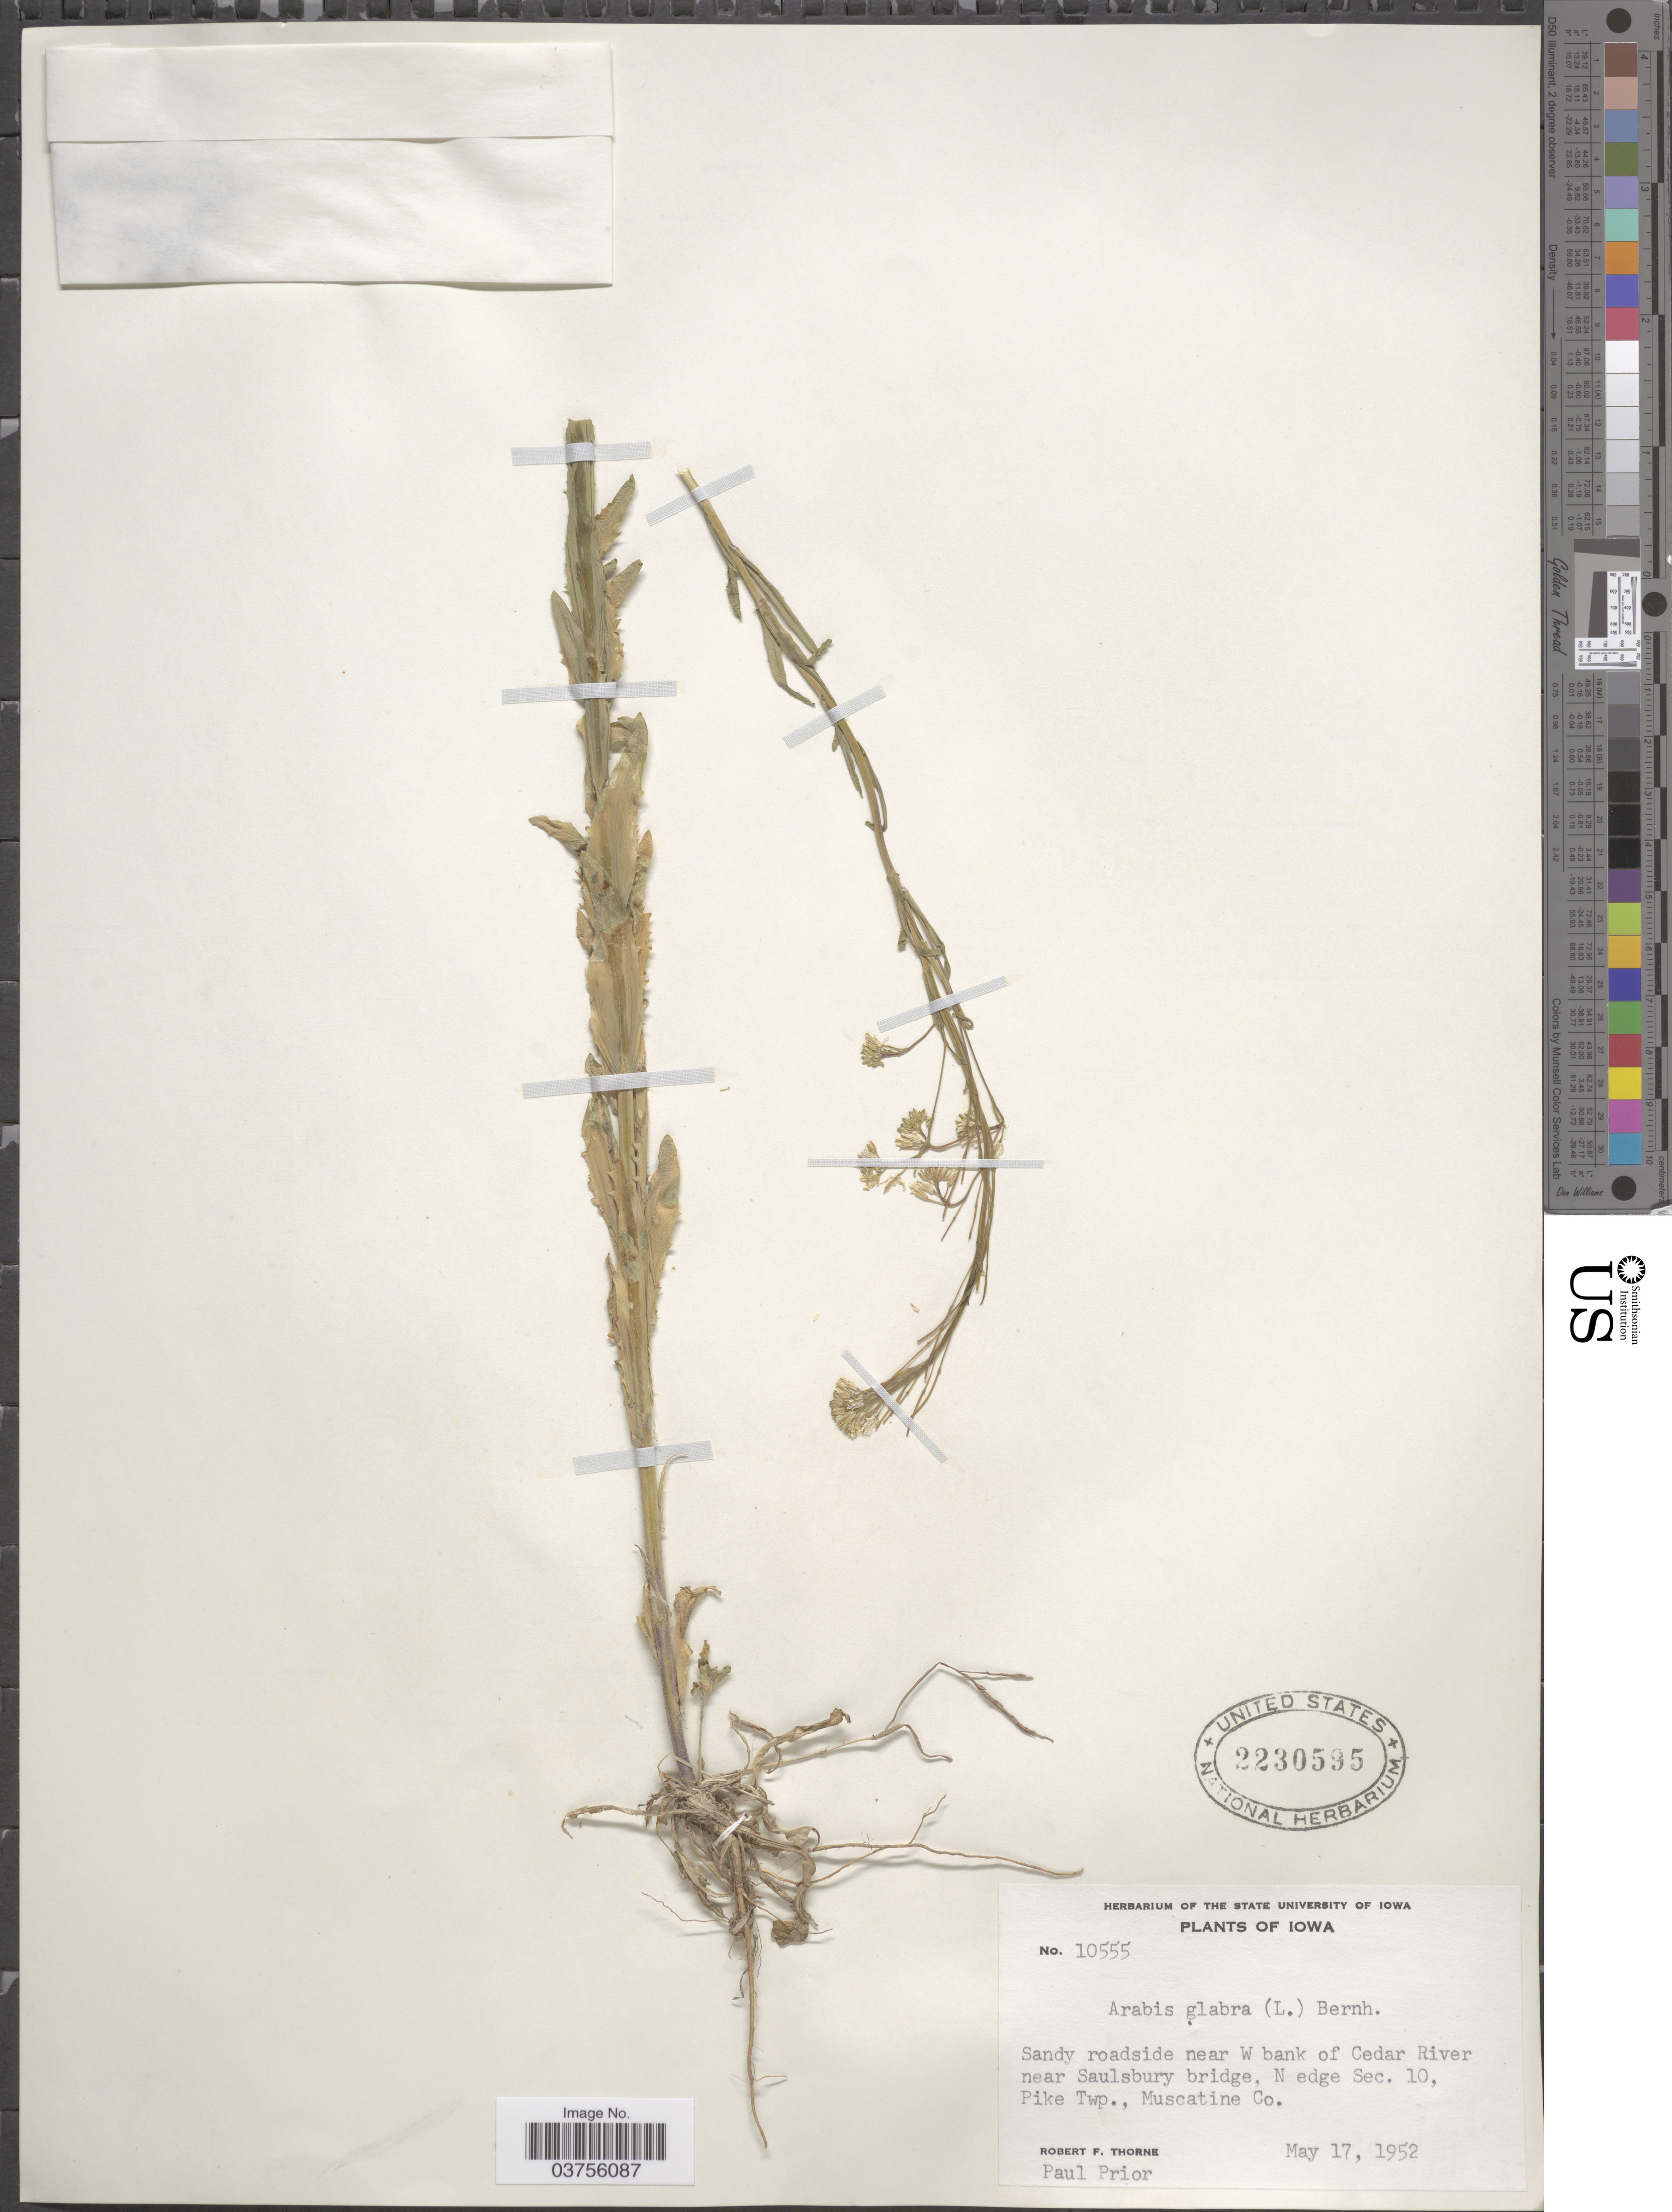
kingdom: Plantae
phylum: Tracheophyta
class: Magnoliopsida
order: Brassicales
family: Brassicaceae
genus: Turritis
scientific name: Turritis glabra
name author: L.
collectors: R. F. Thorne & P. Prior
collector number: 10555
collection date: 1952-05-17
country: United States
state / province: Iowa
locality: Sandy roadside near W bank of Cedar River near Saulsbury bridge, N edge Sec. 10, Pike Twp., Muscatine Co.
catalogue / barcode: US 2230595